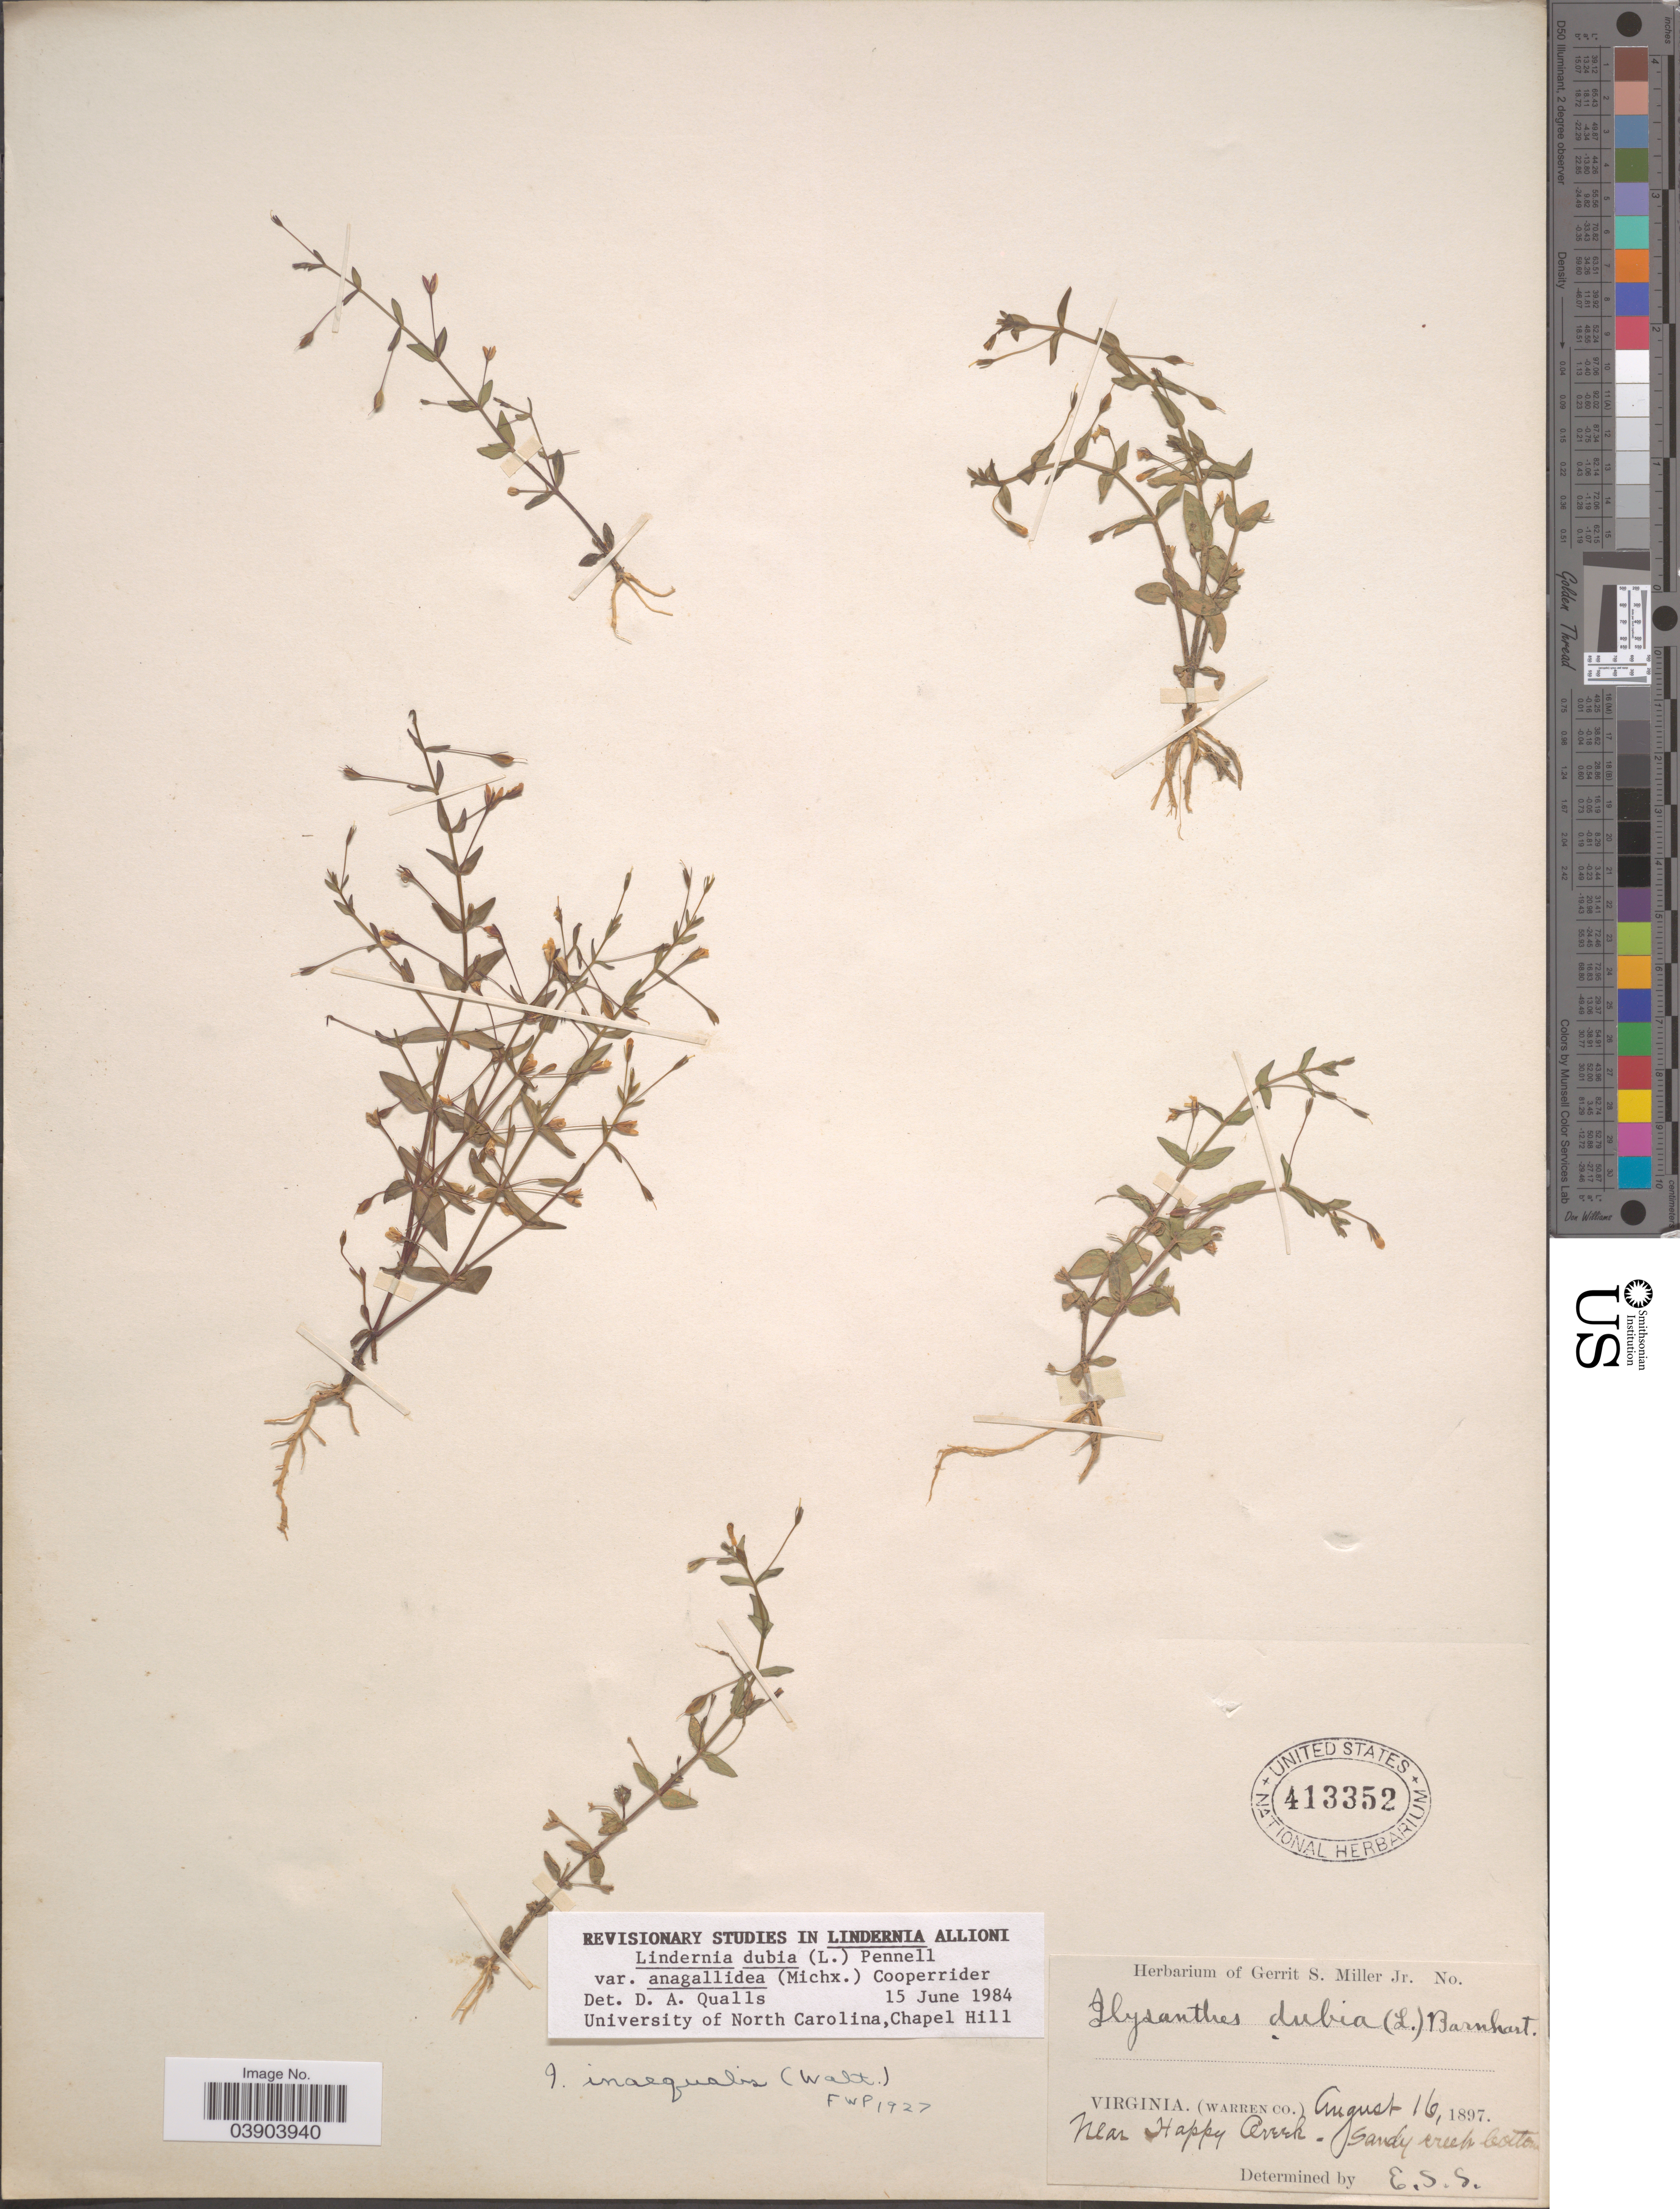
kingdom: Plantae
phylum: Tracheophyta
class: Magnoliopsida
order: Lamiales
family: Linderniaceae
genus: Lindernia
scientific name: Lindernia dubia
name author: (L.) Pennell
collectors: ex herb. Gerrit S. Miller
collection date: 1897-08-16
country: United States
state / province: Virginia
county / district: Warren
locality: Near Happy Creek.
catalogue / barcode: US 413352